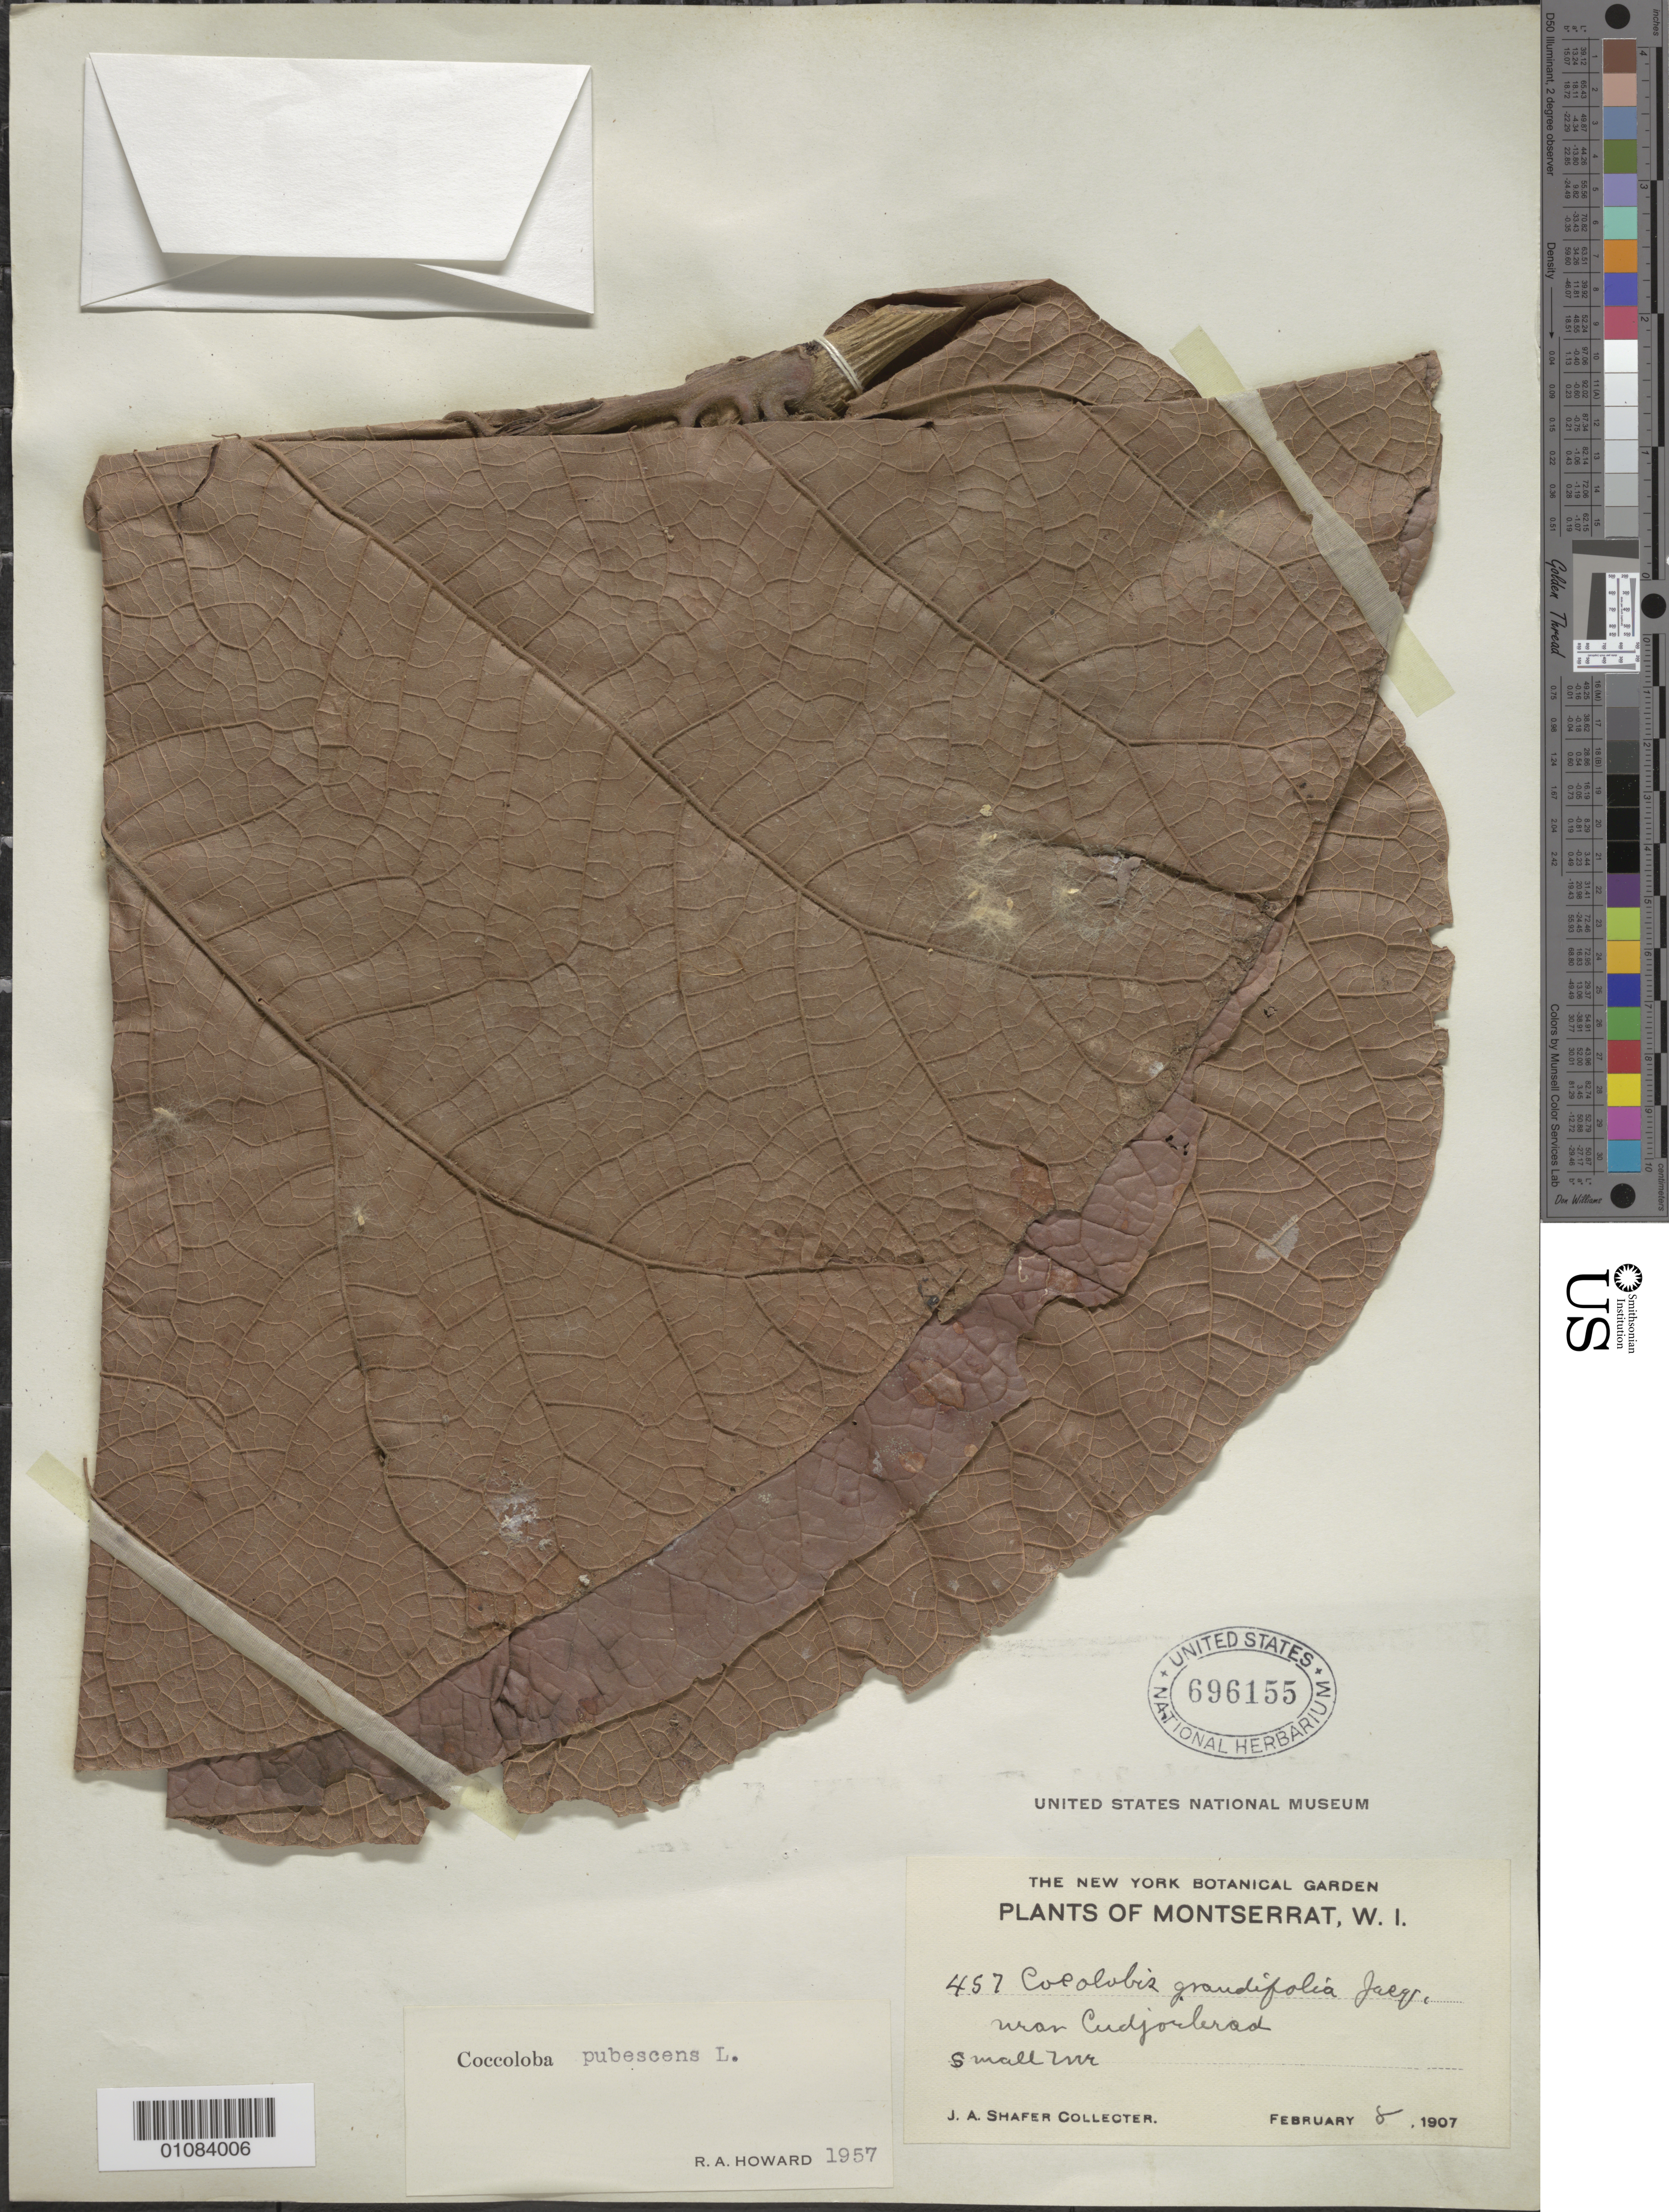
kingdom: Plantae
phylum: Tracheophyta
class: Magnoliopsida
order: Caryophyllales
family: Polygonaceae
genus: Coccoloba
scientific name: Coccoloba pubescens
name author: L.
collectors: J. A. Shafer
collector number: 457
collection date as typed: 08 Feb 1907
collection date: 1907-02-08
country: Montserrat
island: Montserrat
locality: near Cudjoulerad (??)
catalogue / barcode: US 606155